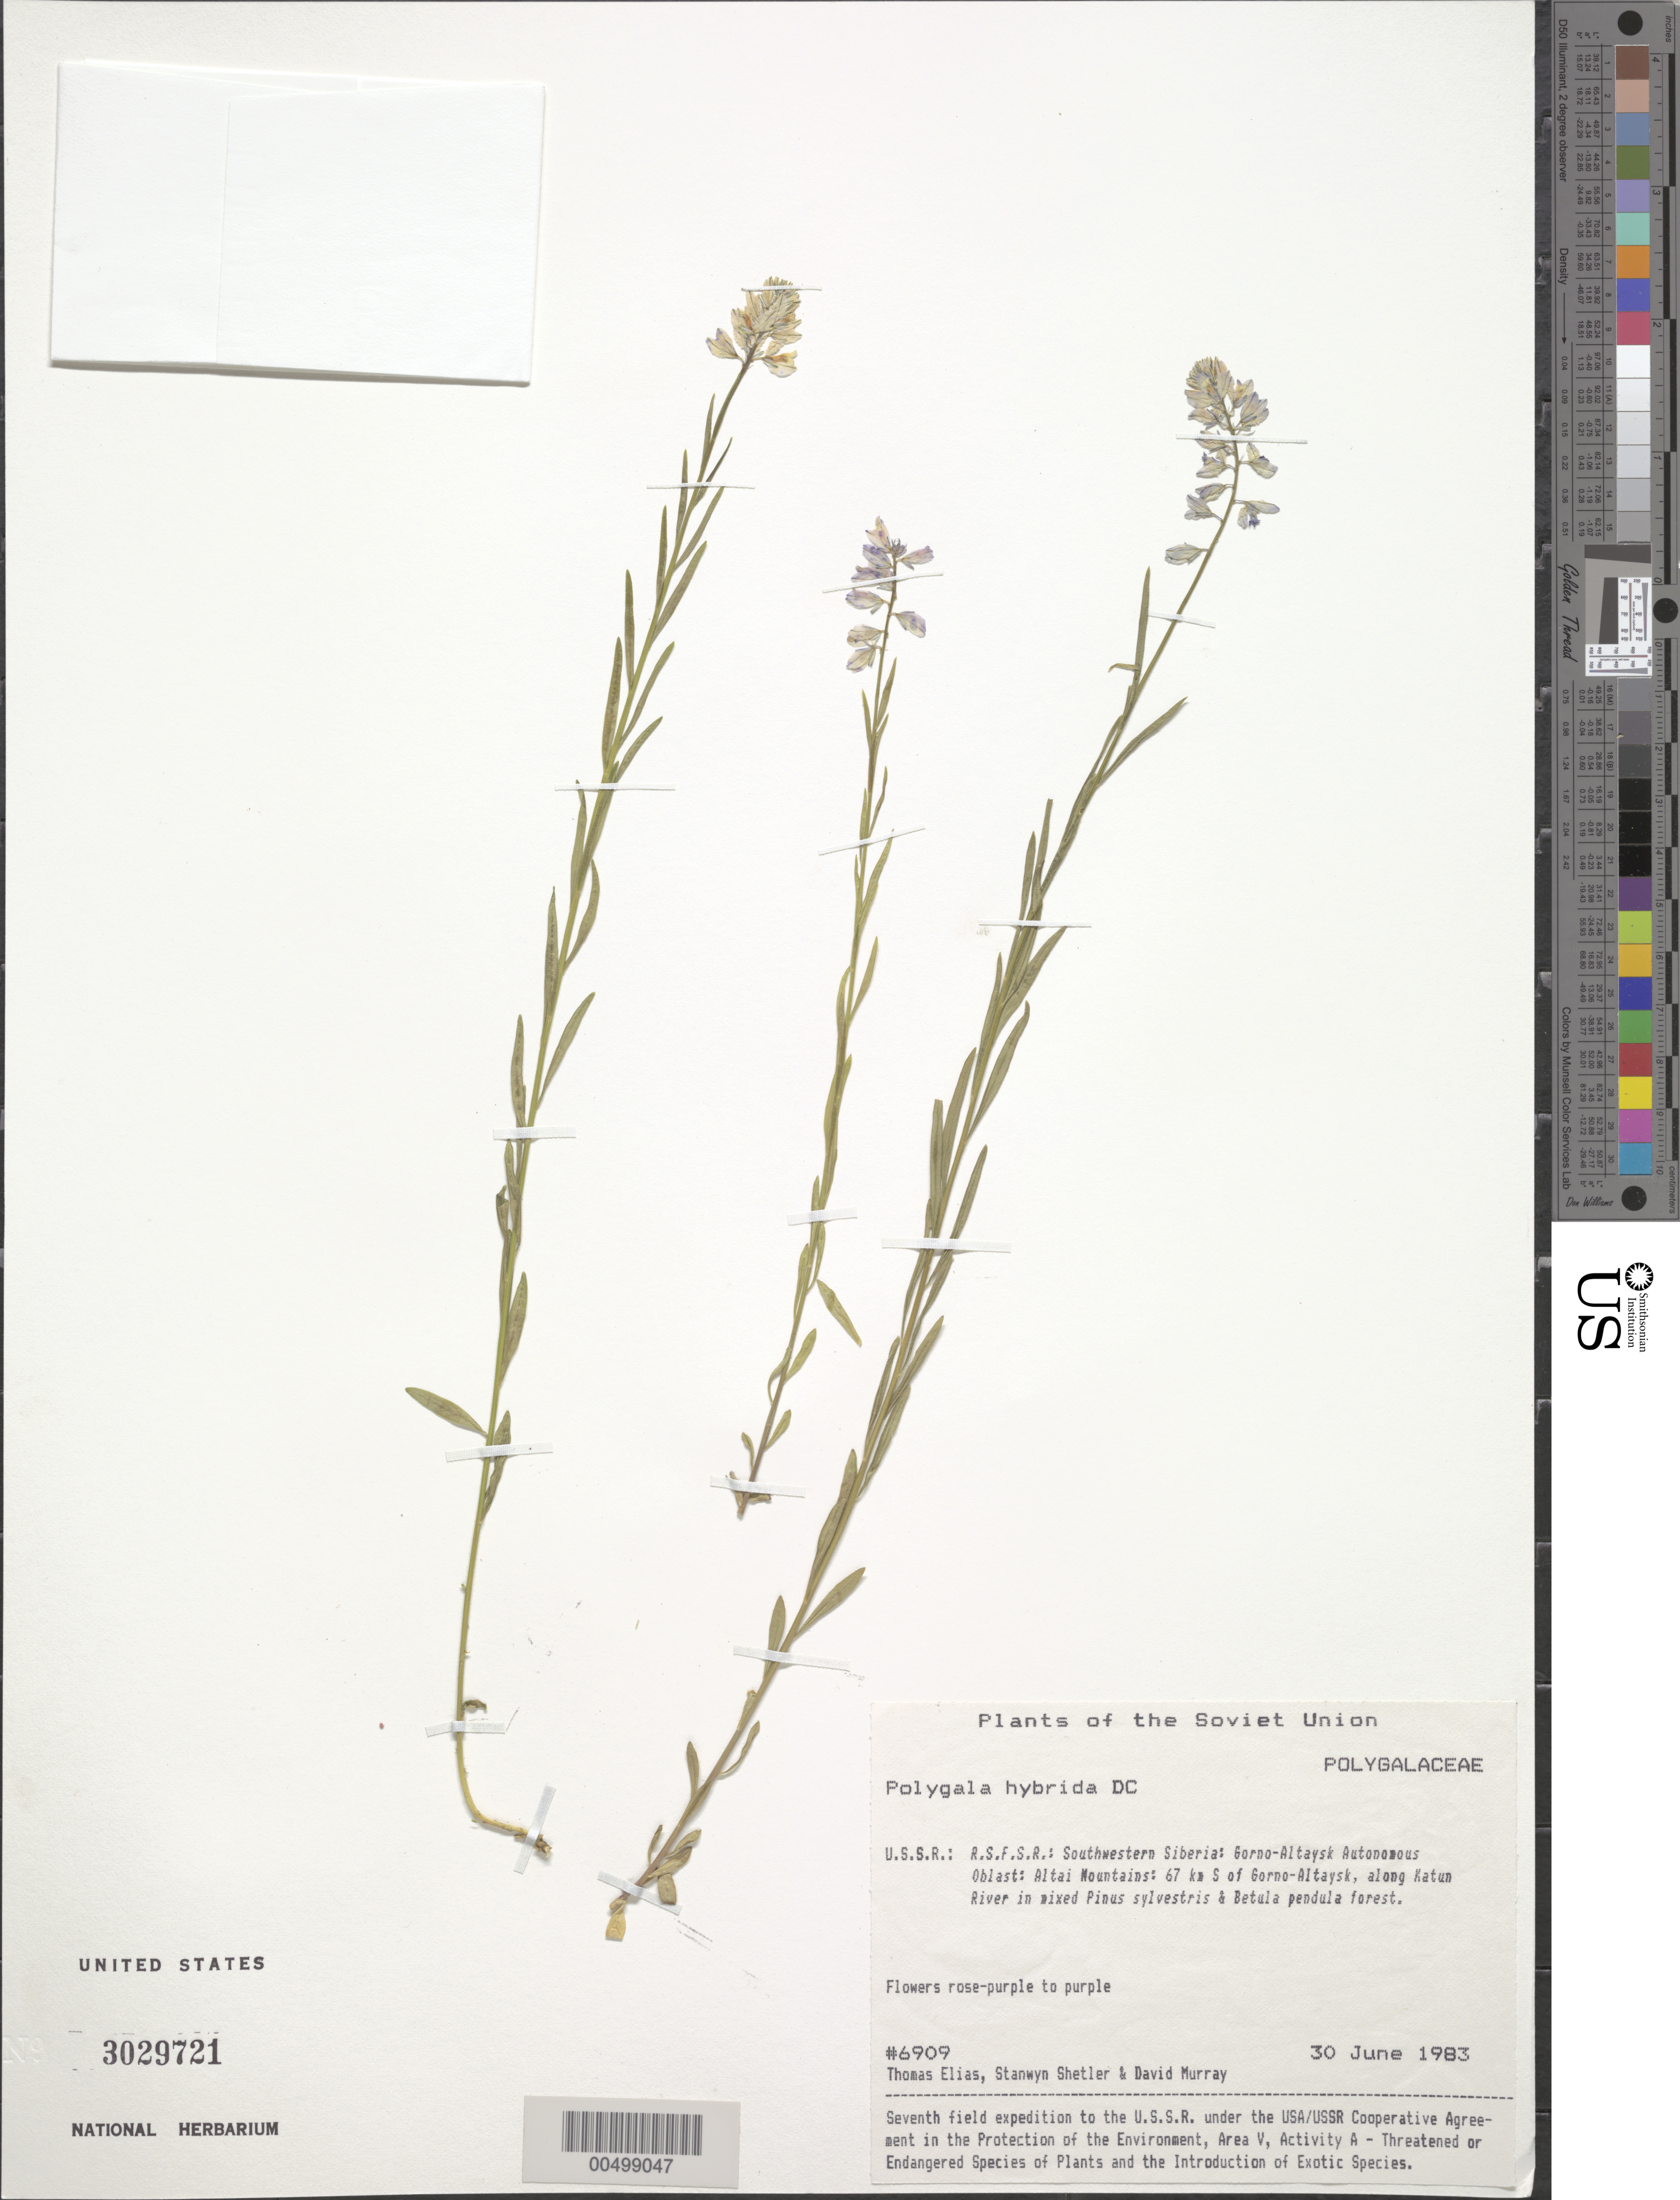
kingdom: Plantae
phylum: Tracheophyta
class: Magnoliopsida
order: Fabales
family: Polygalaceae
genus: Polygala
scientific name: Polygala hybrida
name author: DC.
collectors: T. Elias, S. Shetler & D. F. Murray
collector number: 6909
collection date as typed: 30 Jun 1983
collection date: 1983-06-30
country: Russian Federation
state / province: Altai Republic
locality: Altai Mountains, 67 km S of Gorno-Altaysk, along Katun River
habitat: in mixed Pinus sylvestris & Betula pendula forest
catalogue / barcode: US 3029721